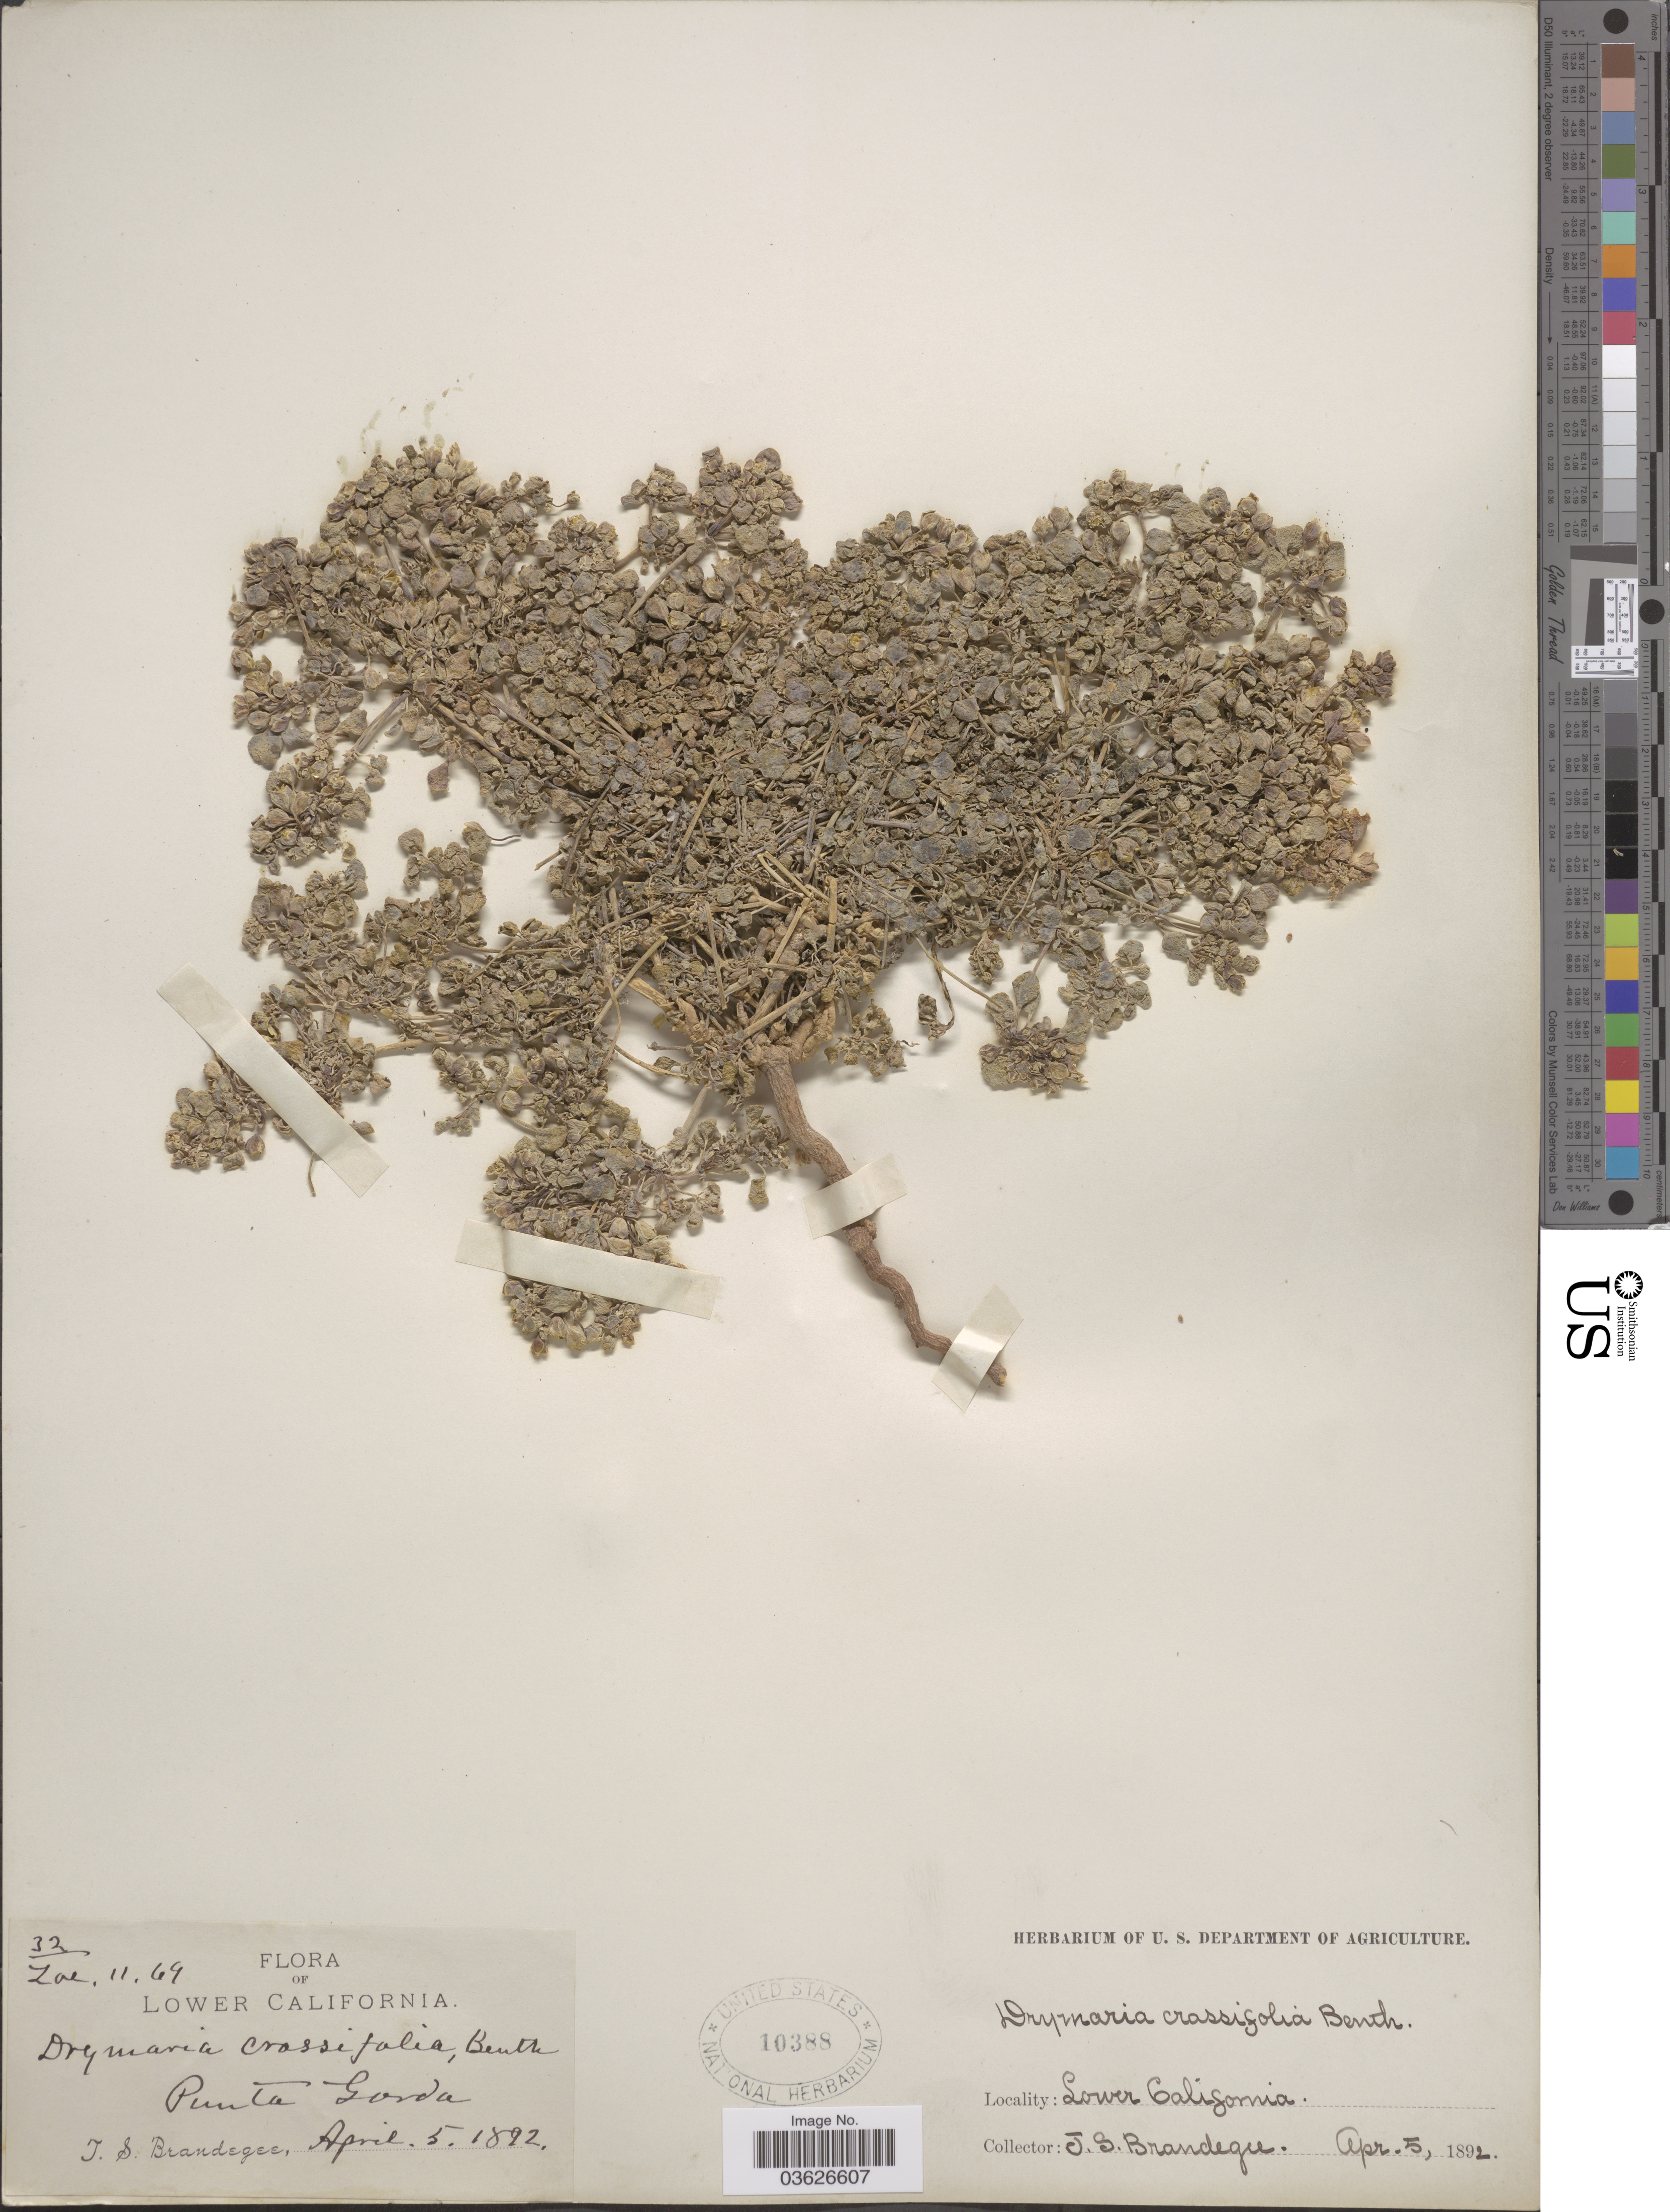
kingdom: Plantae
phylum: Tracheophyta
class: Magnoliopsida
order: Caryophyllales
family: Caryophyllaceae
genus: Drymaria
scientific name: Drymaria holosteoides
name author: Benth.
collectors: T. S. Brandegee (herbarium)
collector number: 32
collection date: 1892-04-05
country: Mexico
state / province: Baja California Norte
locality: Lower California. Punta Gorda.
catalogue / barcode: US 10388